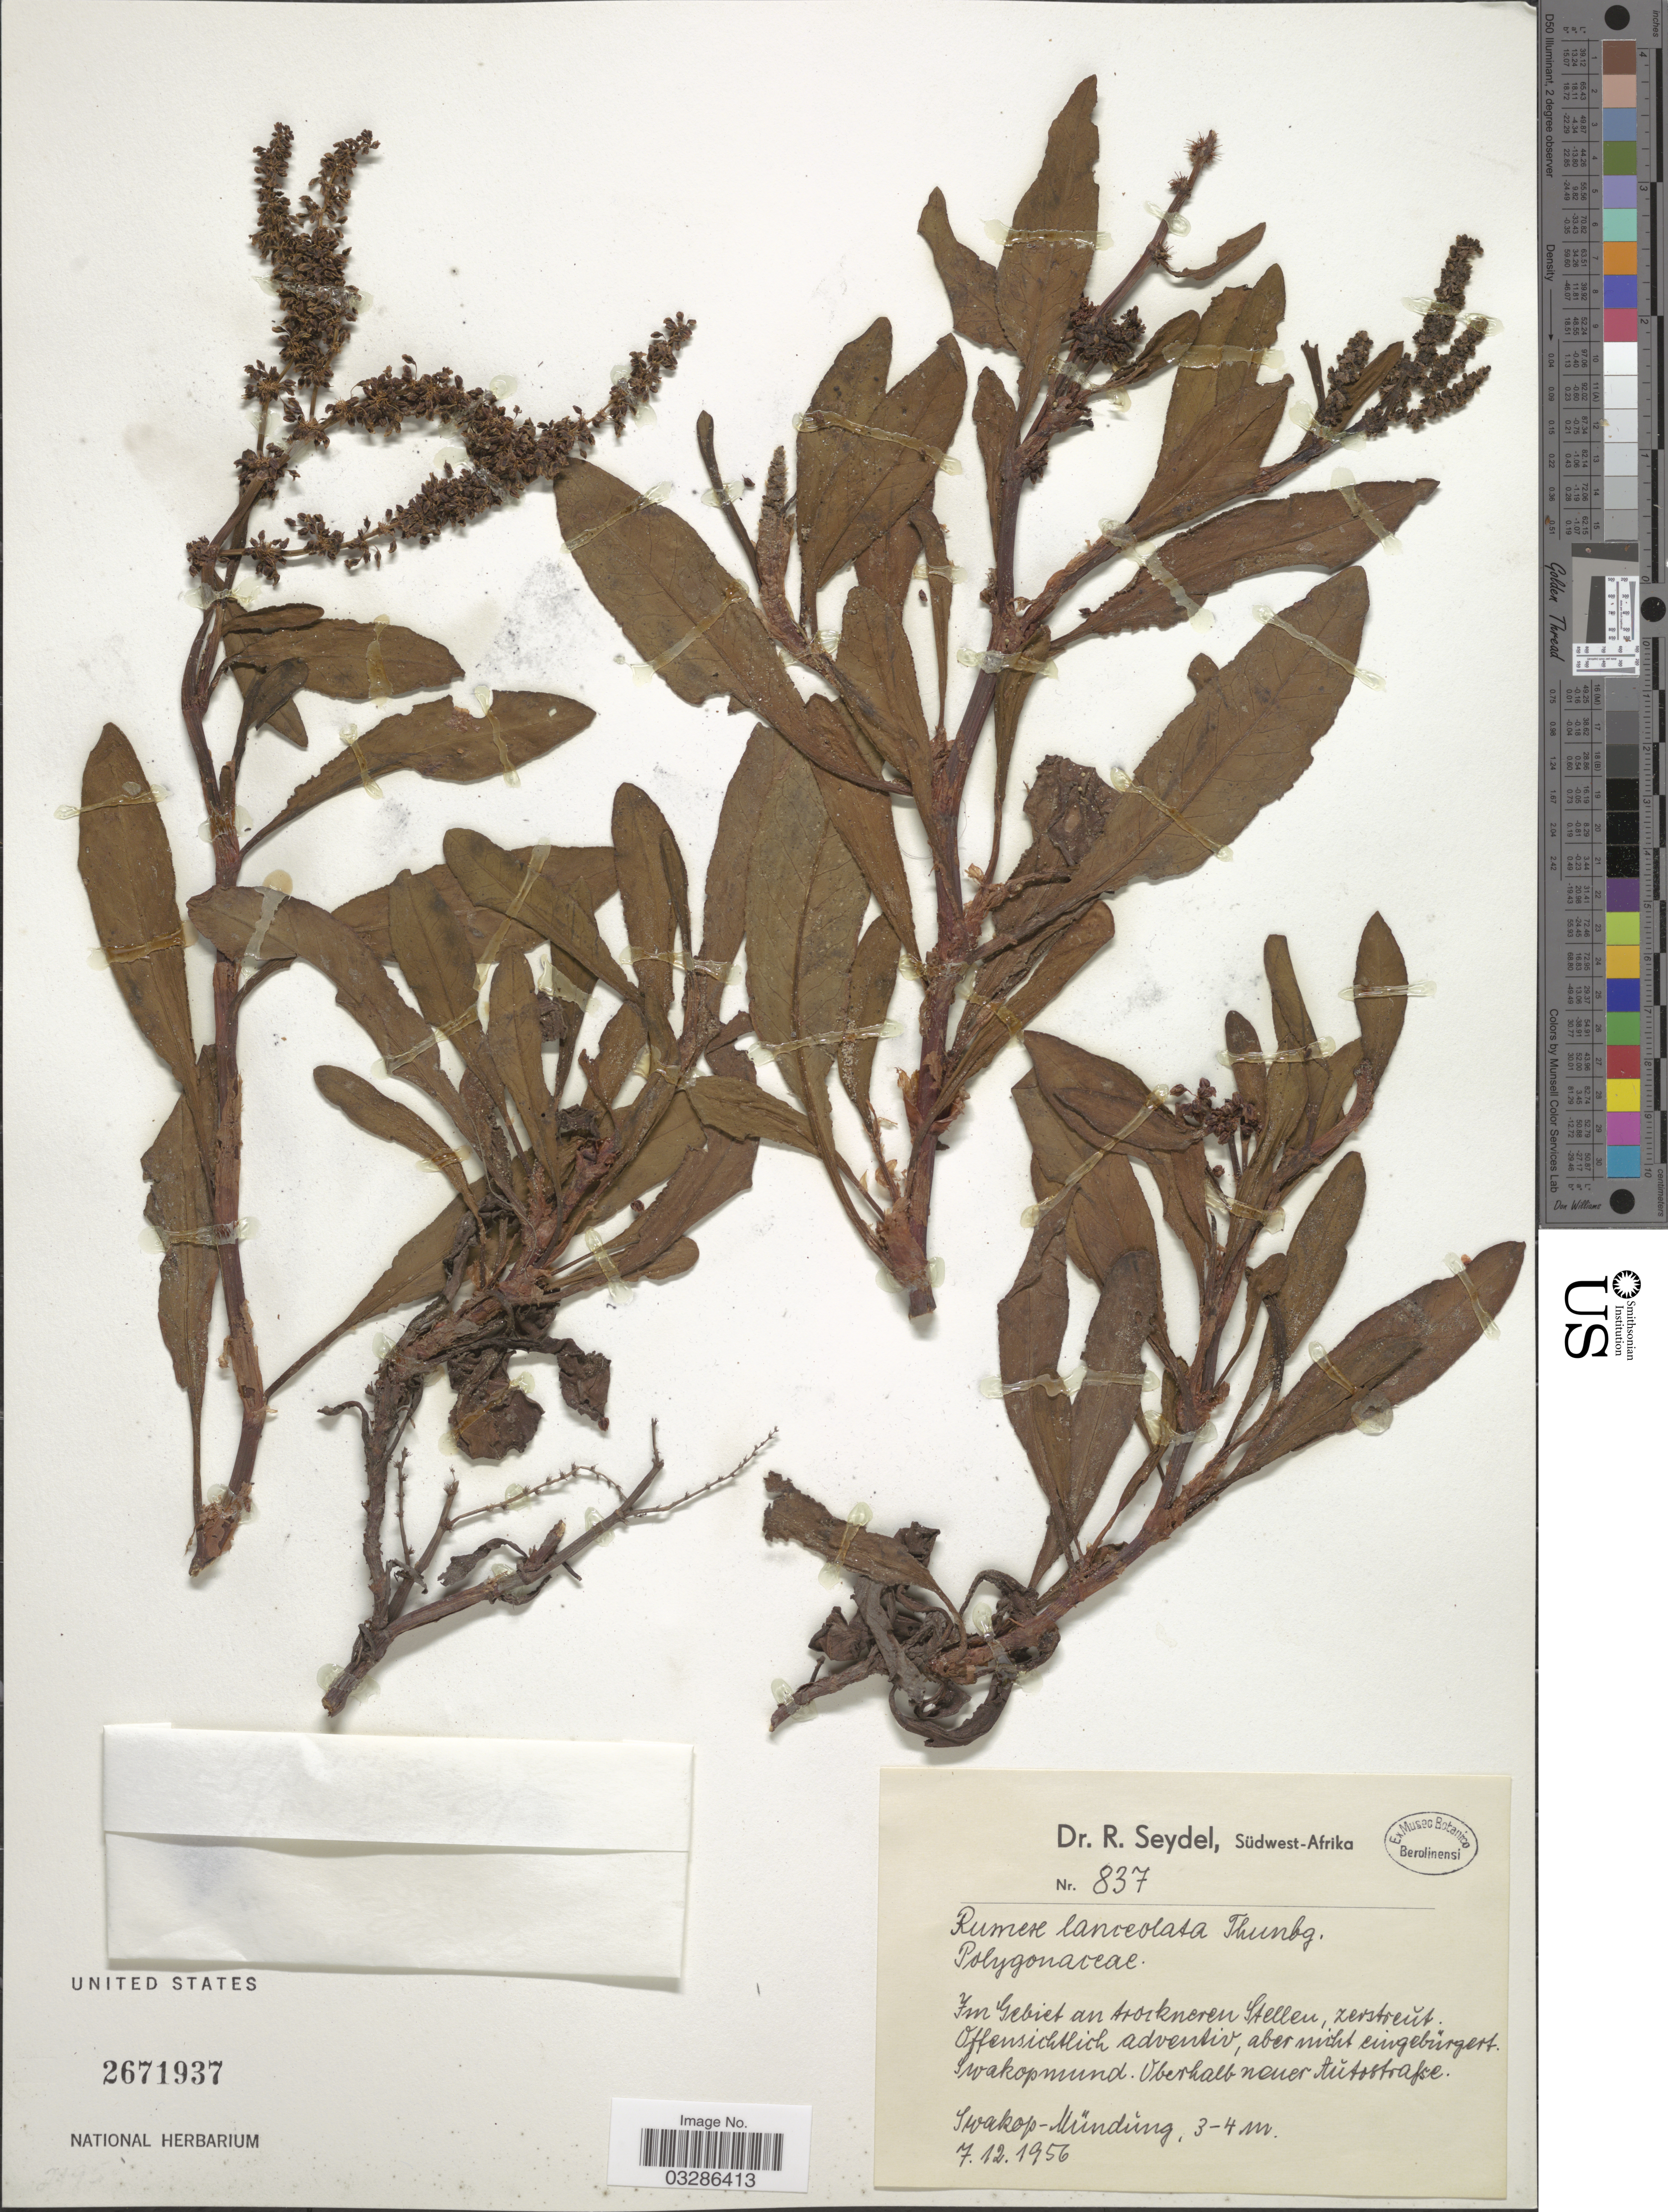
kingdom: Plantae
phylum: Tracheophyta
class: Magnoliopsida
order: Caryophyllales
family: Polygonaceae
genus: Rumex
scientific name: Rumex lanceolatus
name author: Thunb.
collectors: R. Seydel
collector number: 837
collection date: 1956-12-07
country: Namibia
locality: Südwest-Africa. Swakop-Mündüng.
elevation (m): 3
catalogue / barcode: US 2671937